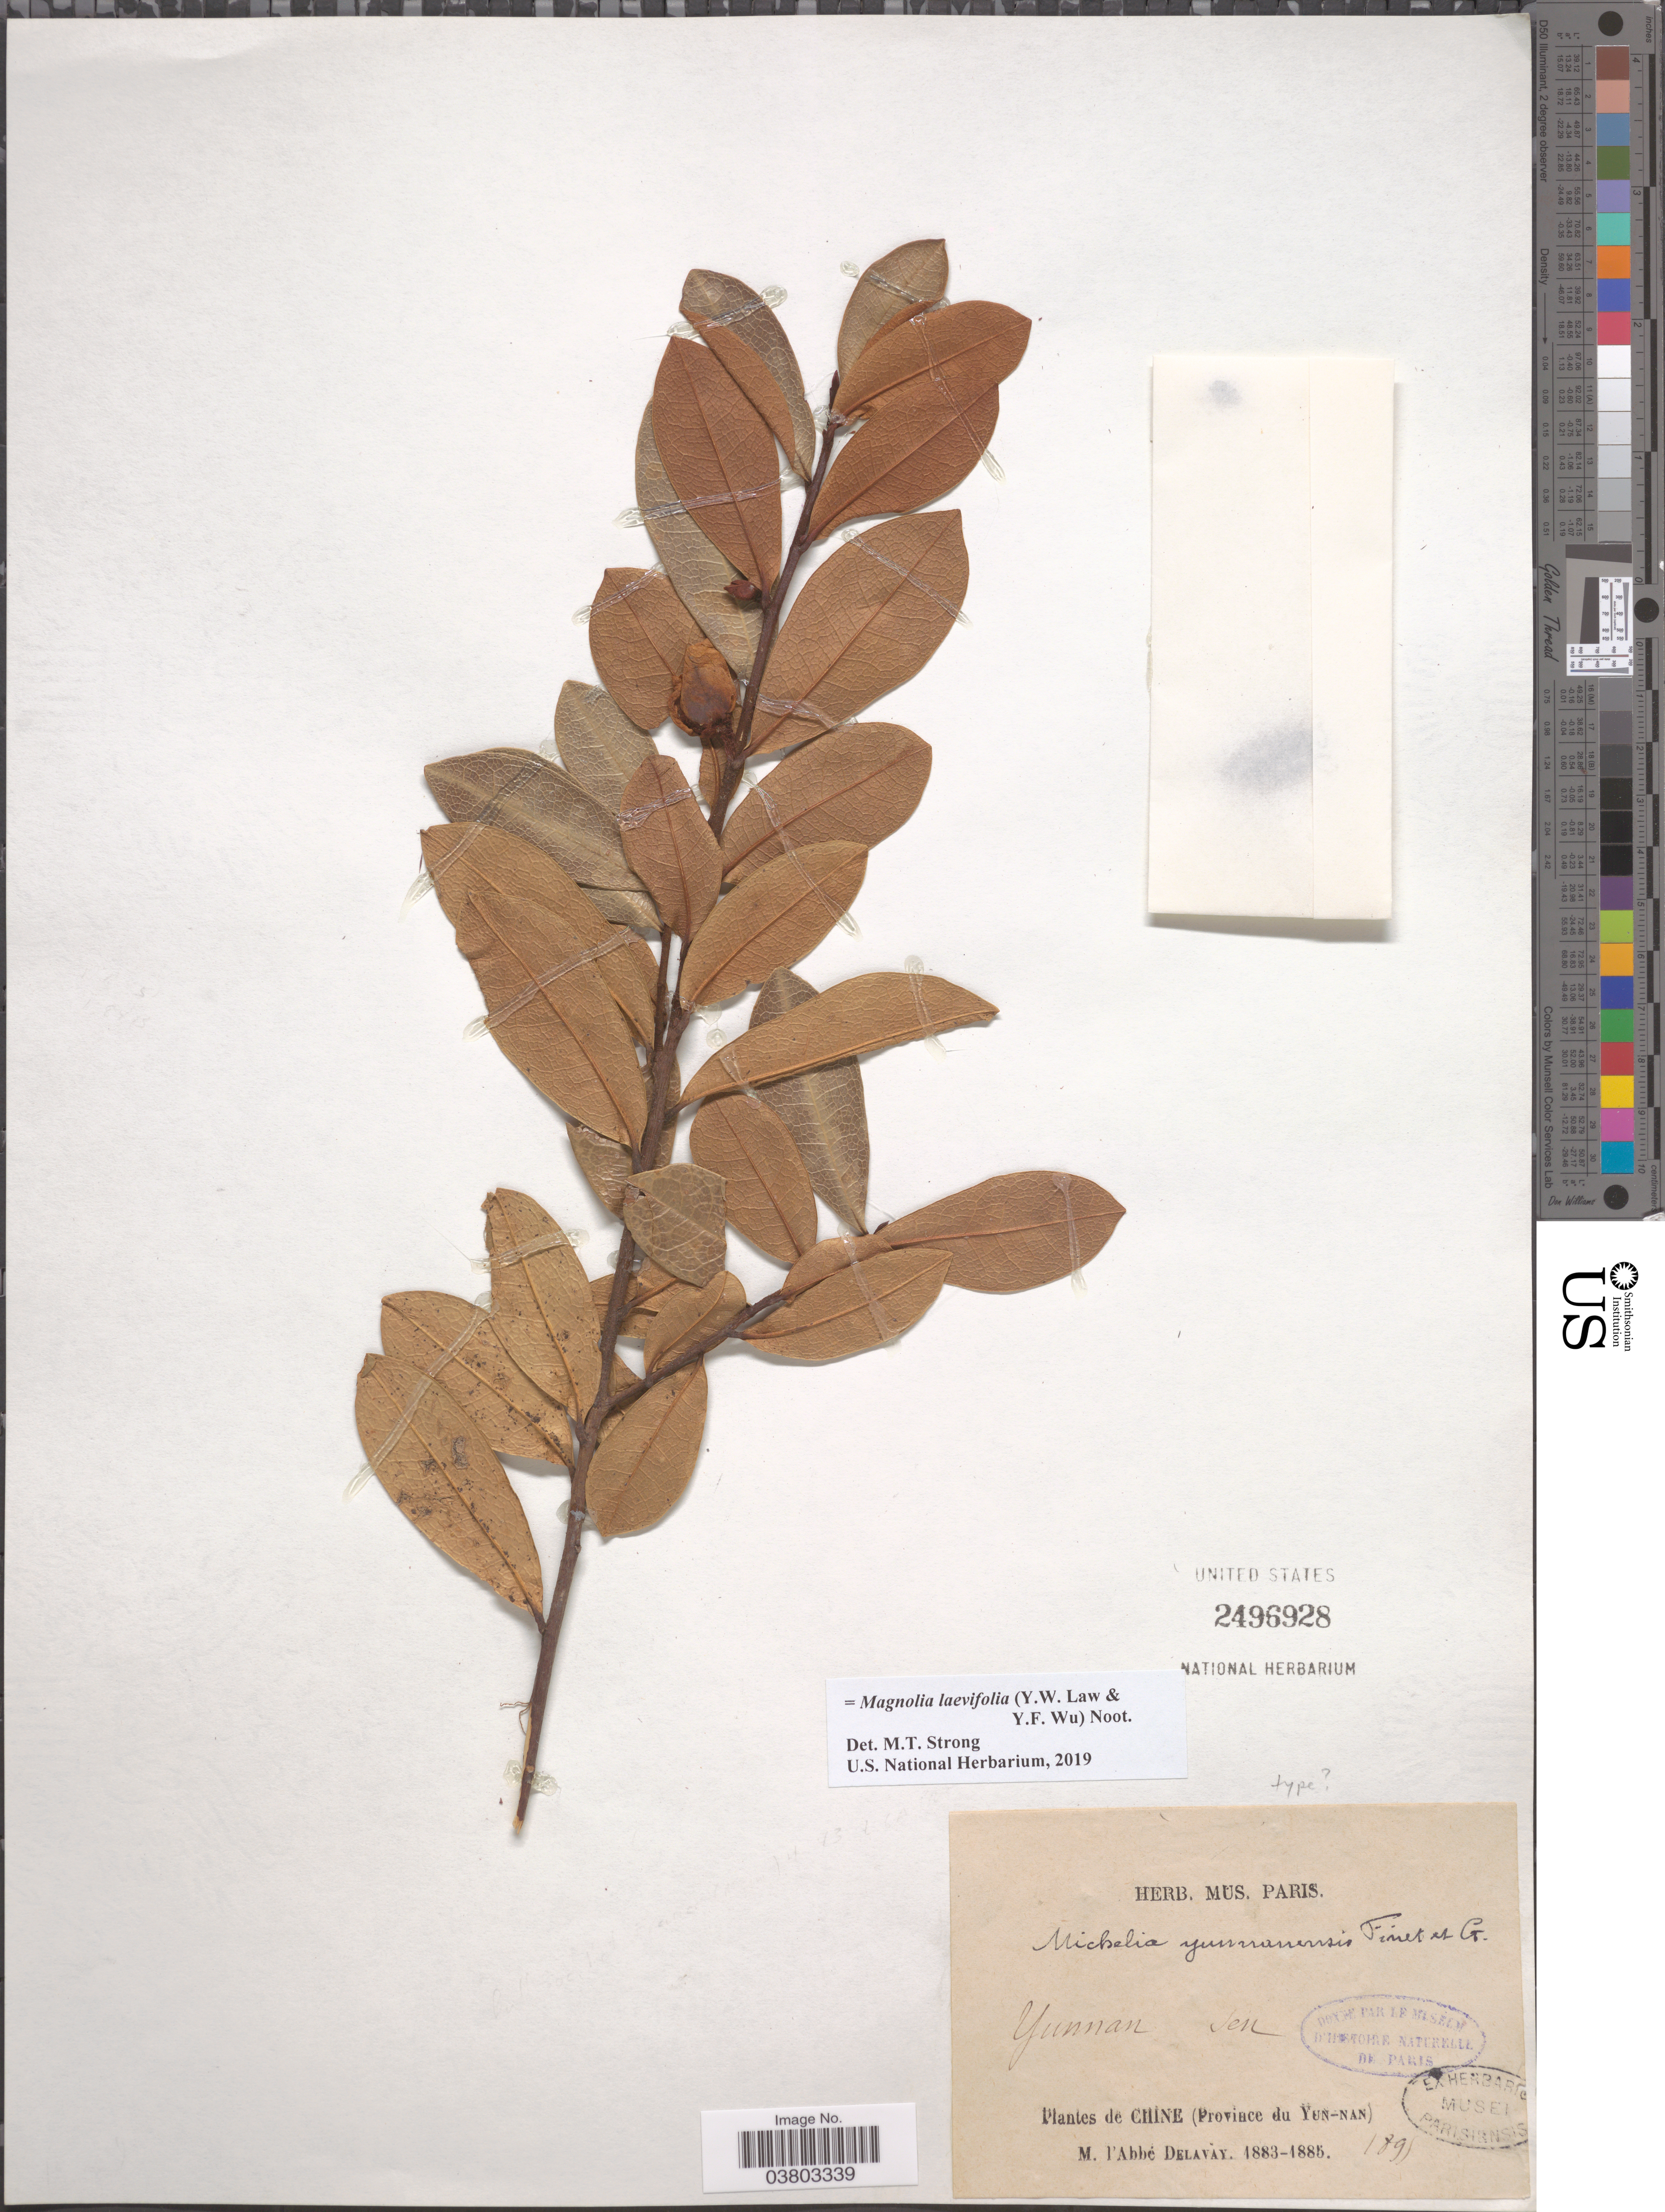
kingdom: Plantae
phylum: Tracheophyta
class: Magnoliopsida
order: Magnoliales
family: Magnoliaceae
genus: Magnolia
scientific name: Magnolia laevifolia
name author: (Y.W. Law & Y.F. Wu) Noot.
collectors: P. Delavay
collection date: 1883/1885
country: China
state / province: Yunnan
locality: Prvince du Yun-nan.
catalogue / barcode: US 2496928